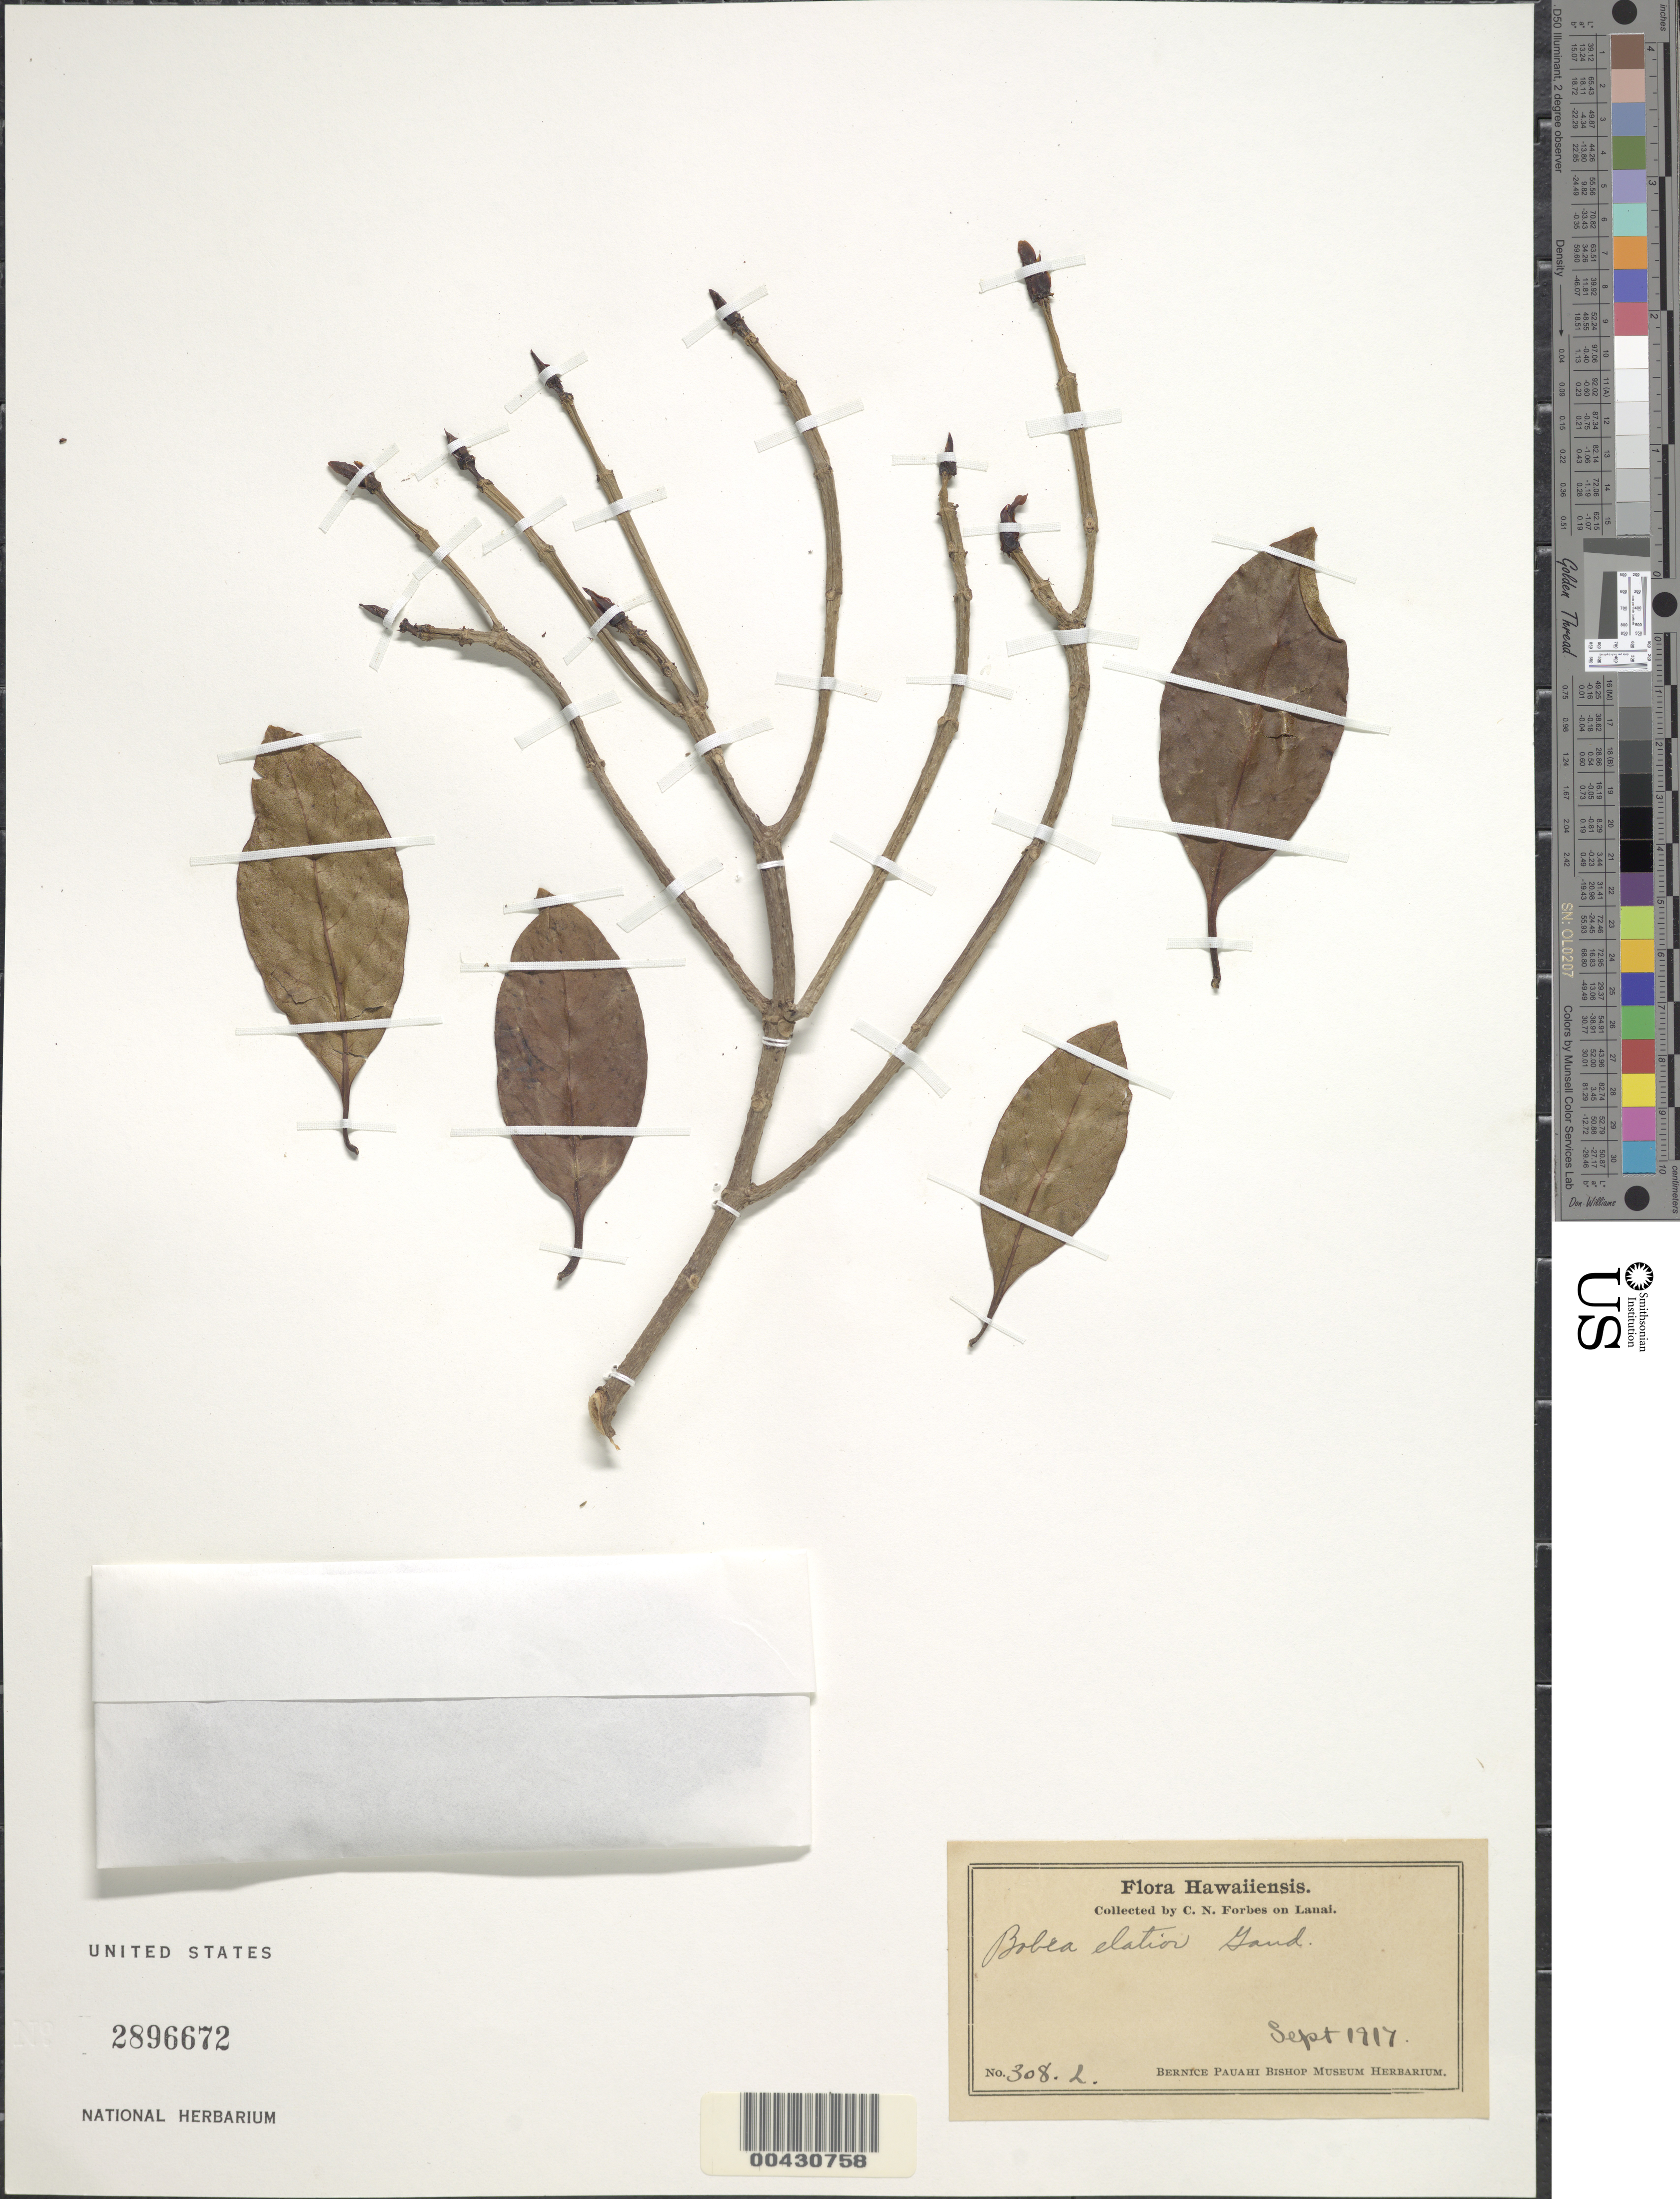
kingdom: Plantae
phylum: Tracheophyta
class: Magnoliopsida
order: Gentianales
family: Rubiaceae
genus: Bobea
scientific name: Bobea elatior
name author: Gaudich.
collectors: C. N. Forbes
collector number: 308.L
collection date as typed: Sep 1917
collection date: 1917-09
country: United States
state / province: Hawaii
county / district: Maui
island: Lana'i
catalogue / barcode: US 2896672